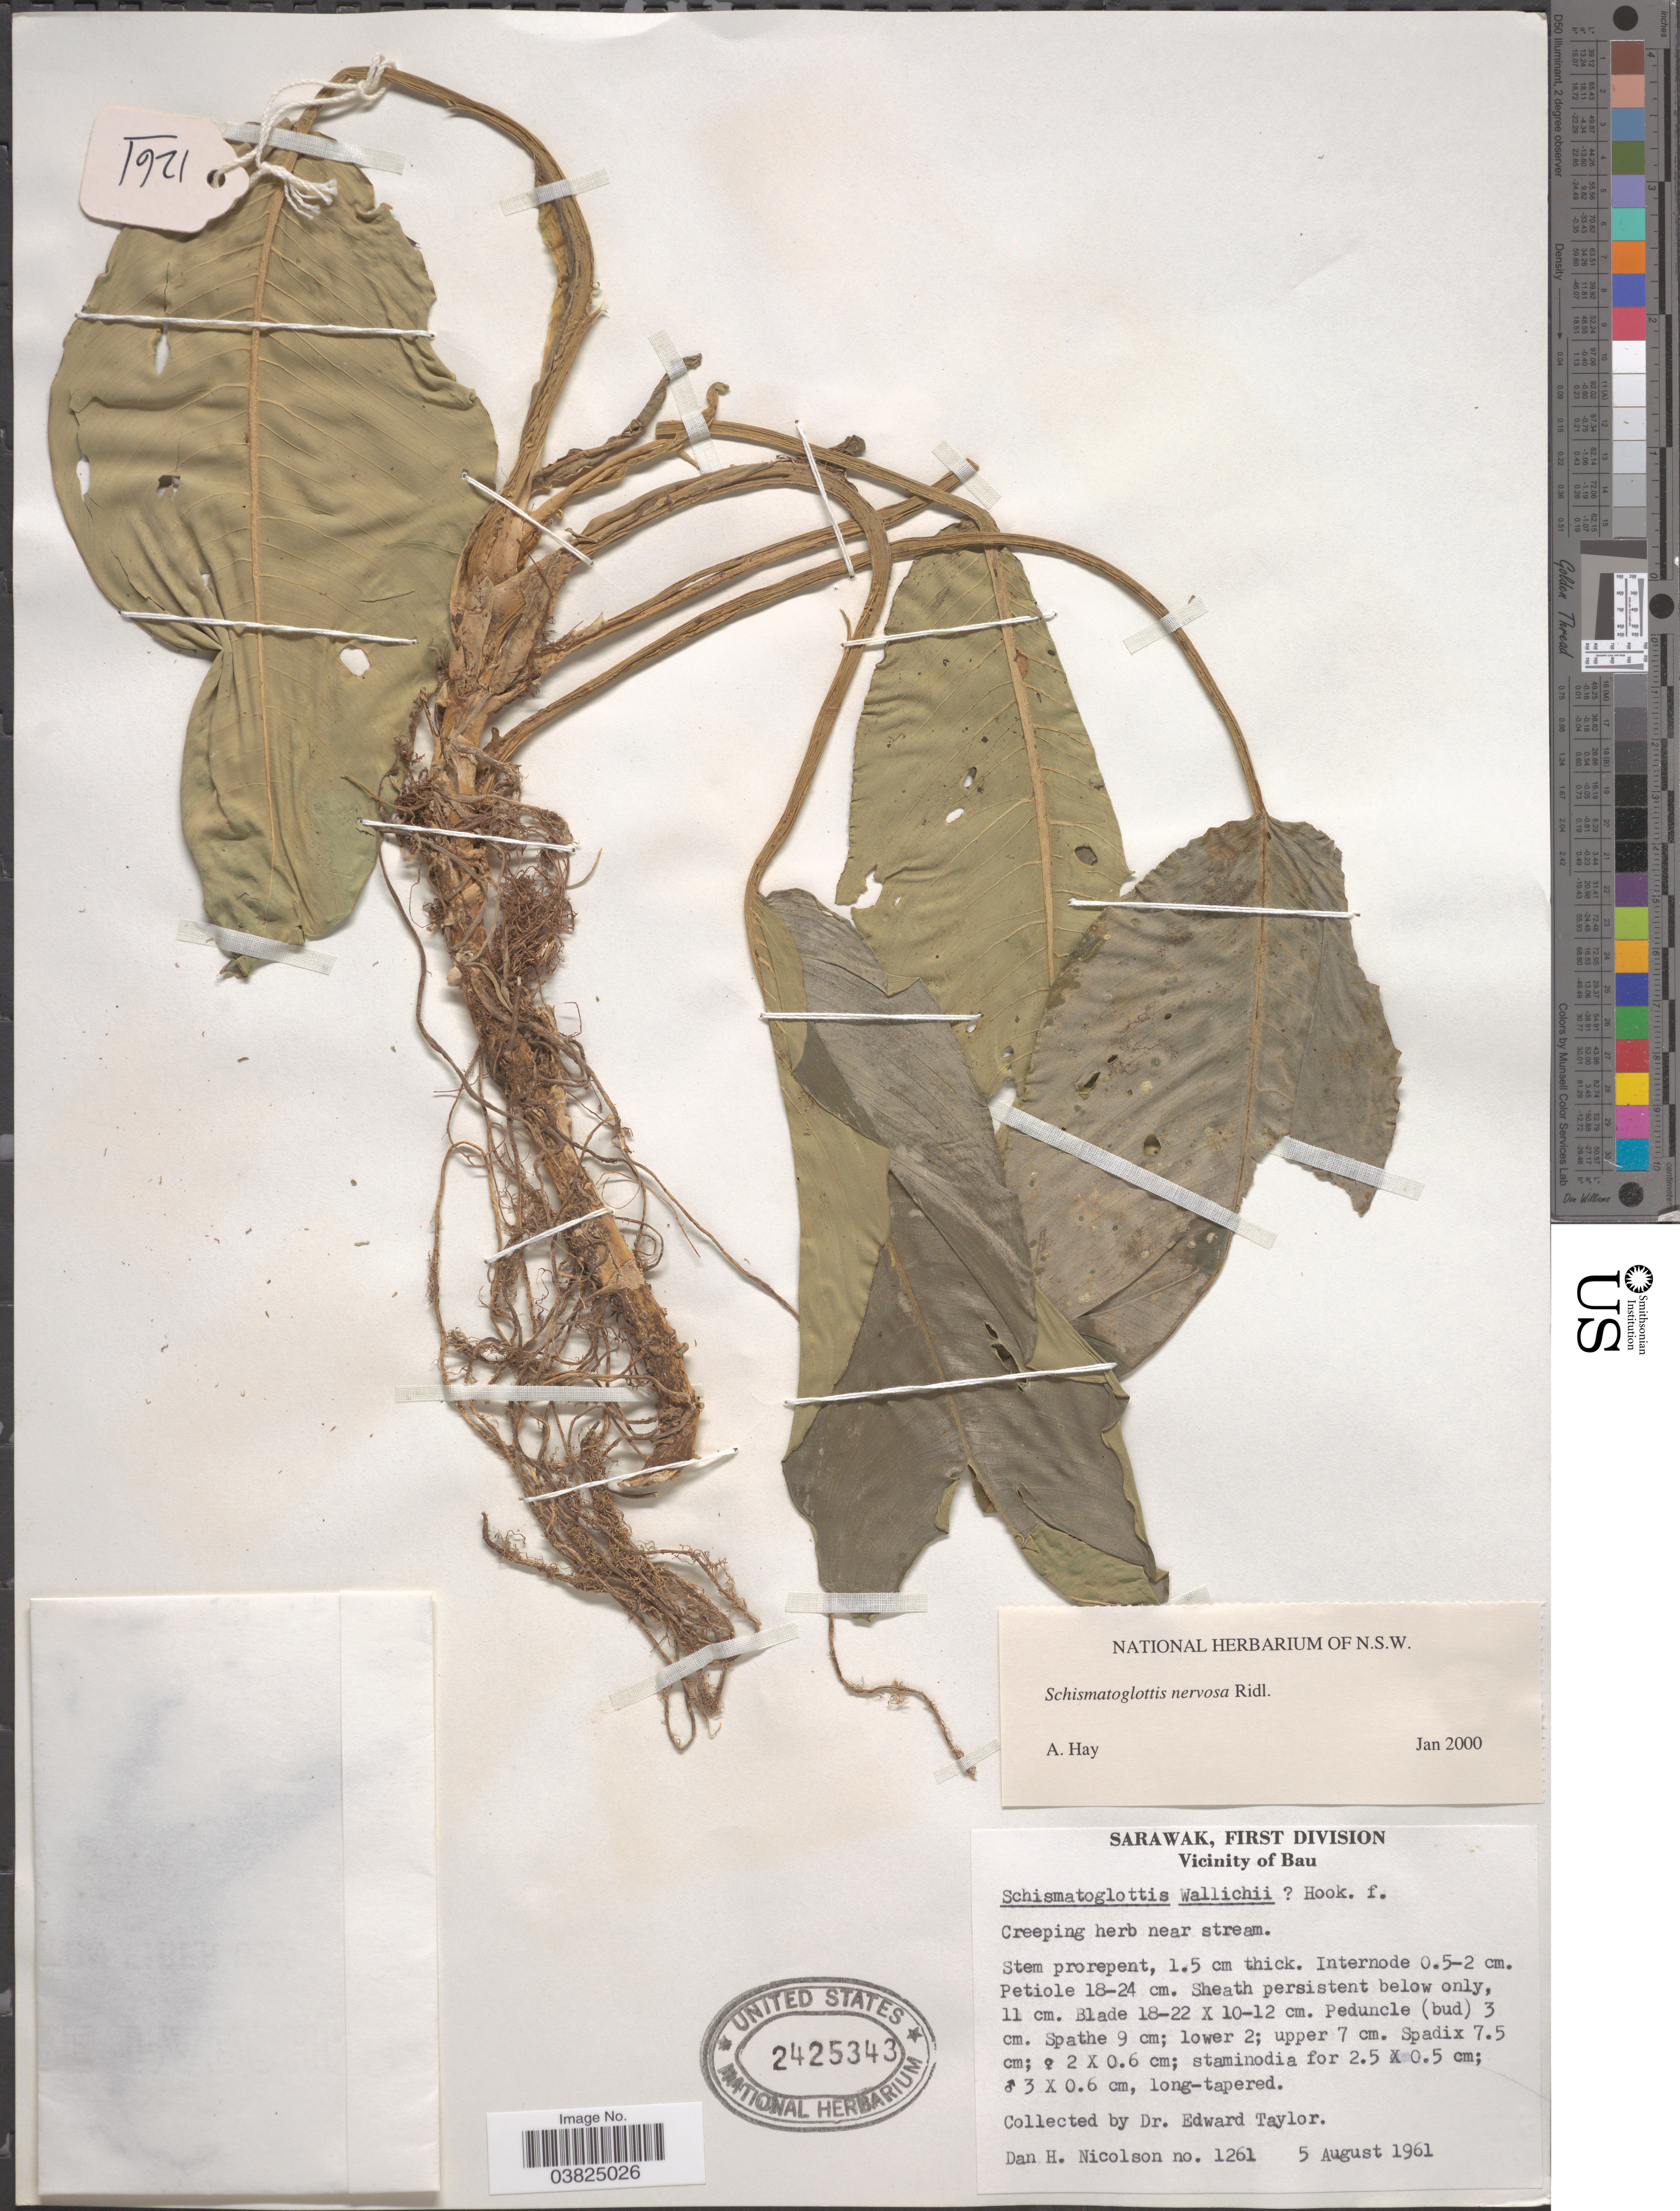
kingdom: Plantae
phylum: Tracheophyta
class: Liliopsida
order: Alismatales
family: Araceae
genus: Schismatoglottis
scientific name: Schismatoglottis nervosa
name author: Ridl.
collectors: E. H. Taylor & D. H. Nicolson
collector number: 1261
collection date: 1961-08-05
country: Malaysia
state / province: Sarawak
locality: First Division. Vicinity of Bau.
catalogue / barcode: US 2425343